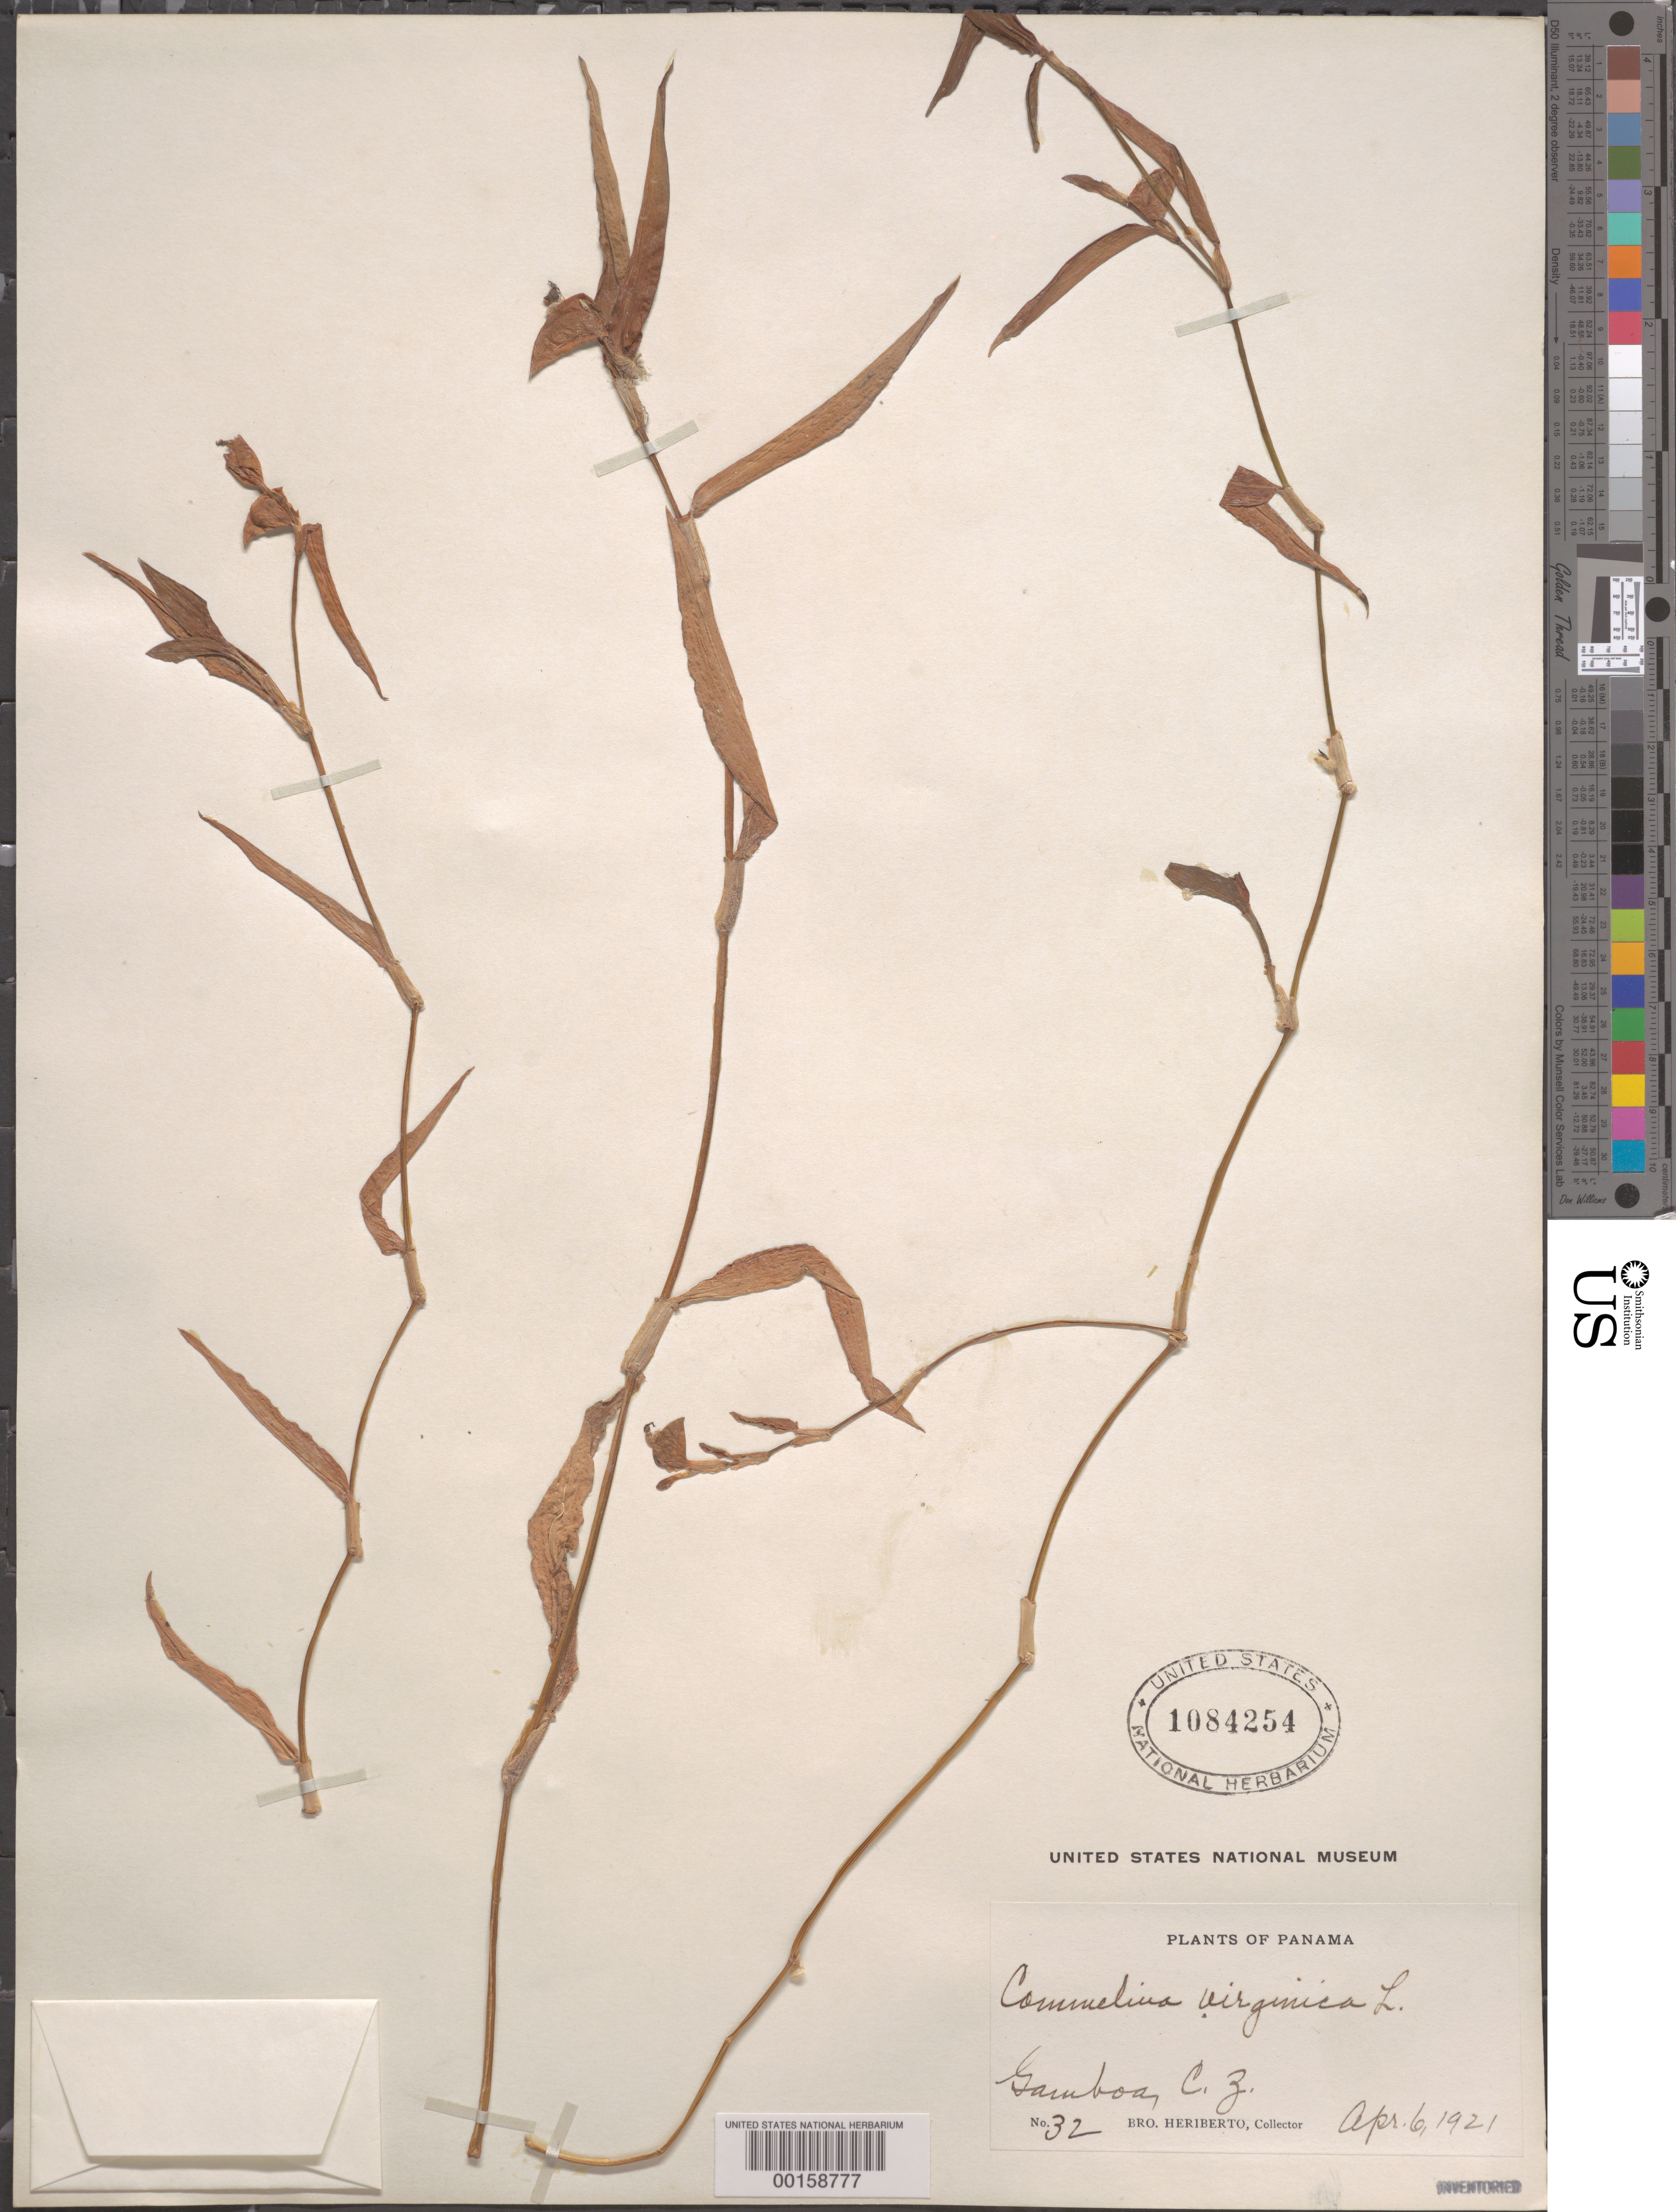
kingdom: Plantae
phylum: Tracheophyta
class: Liliopsida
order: Commelinales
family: Commelinaceae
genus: Commelina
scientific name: Commelina erecta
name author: L.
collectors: B. Herbierto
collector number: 32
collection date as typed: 06 Apr 1921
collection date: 1921-04-06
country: Panama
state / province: Colón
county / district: Canal Zone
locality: Gamboa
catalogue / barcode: US 1084254